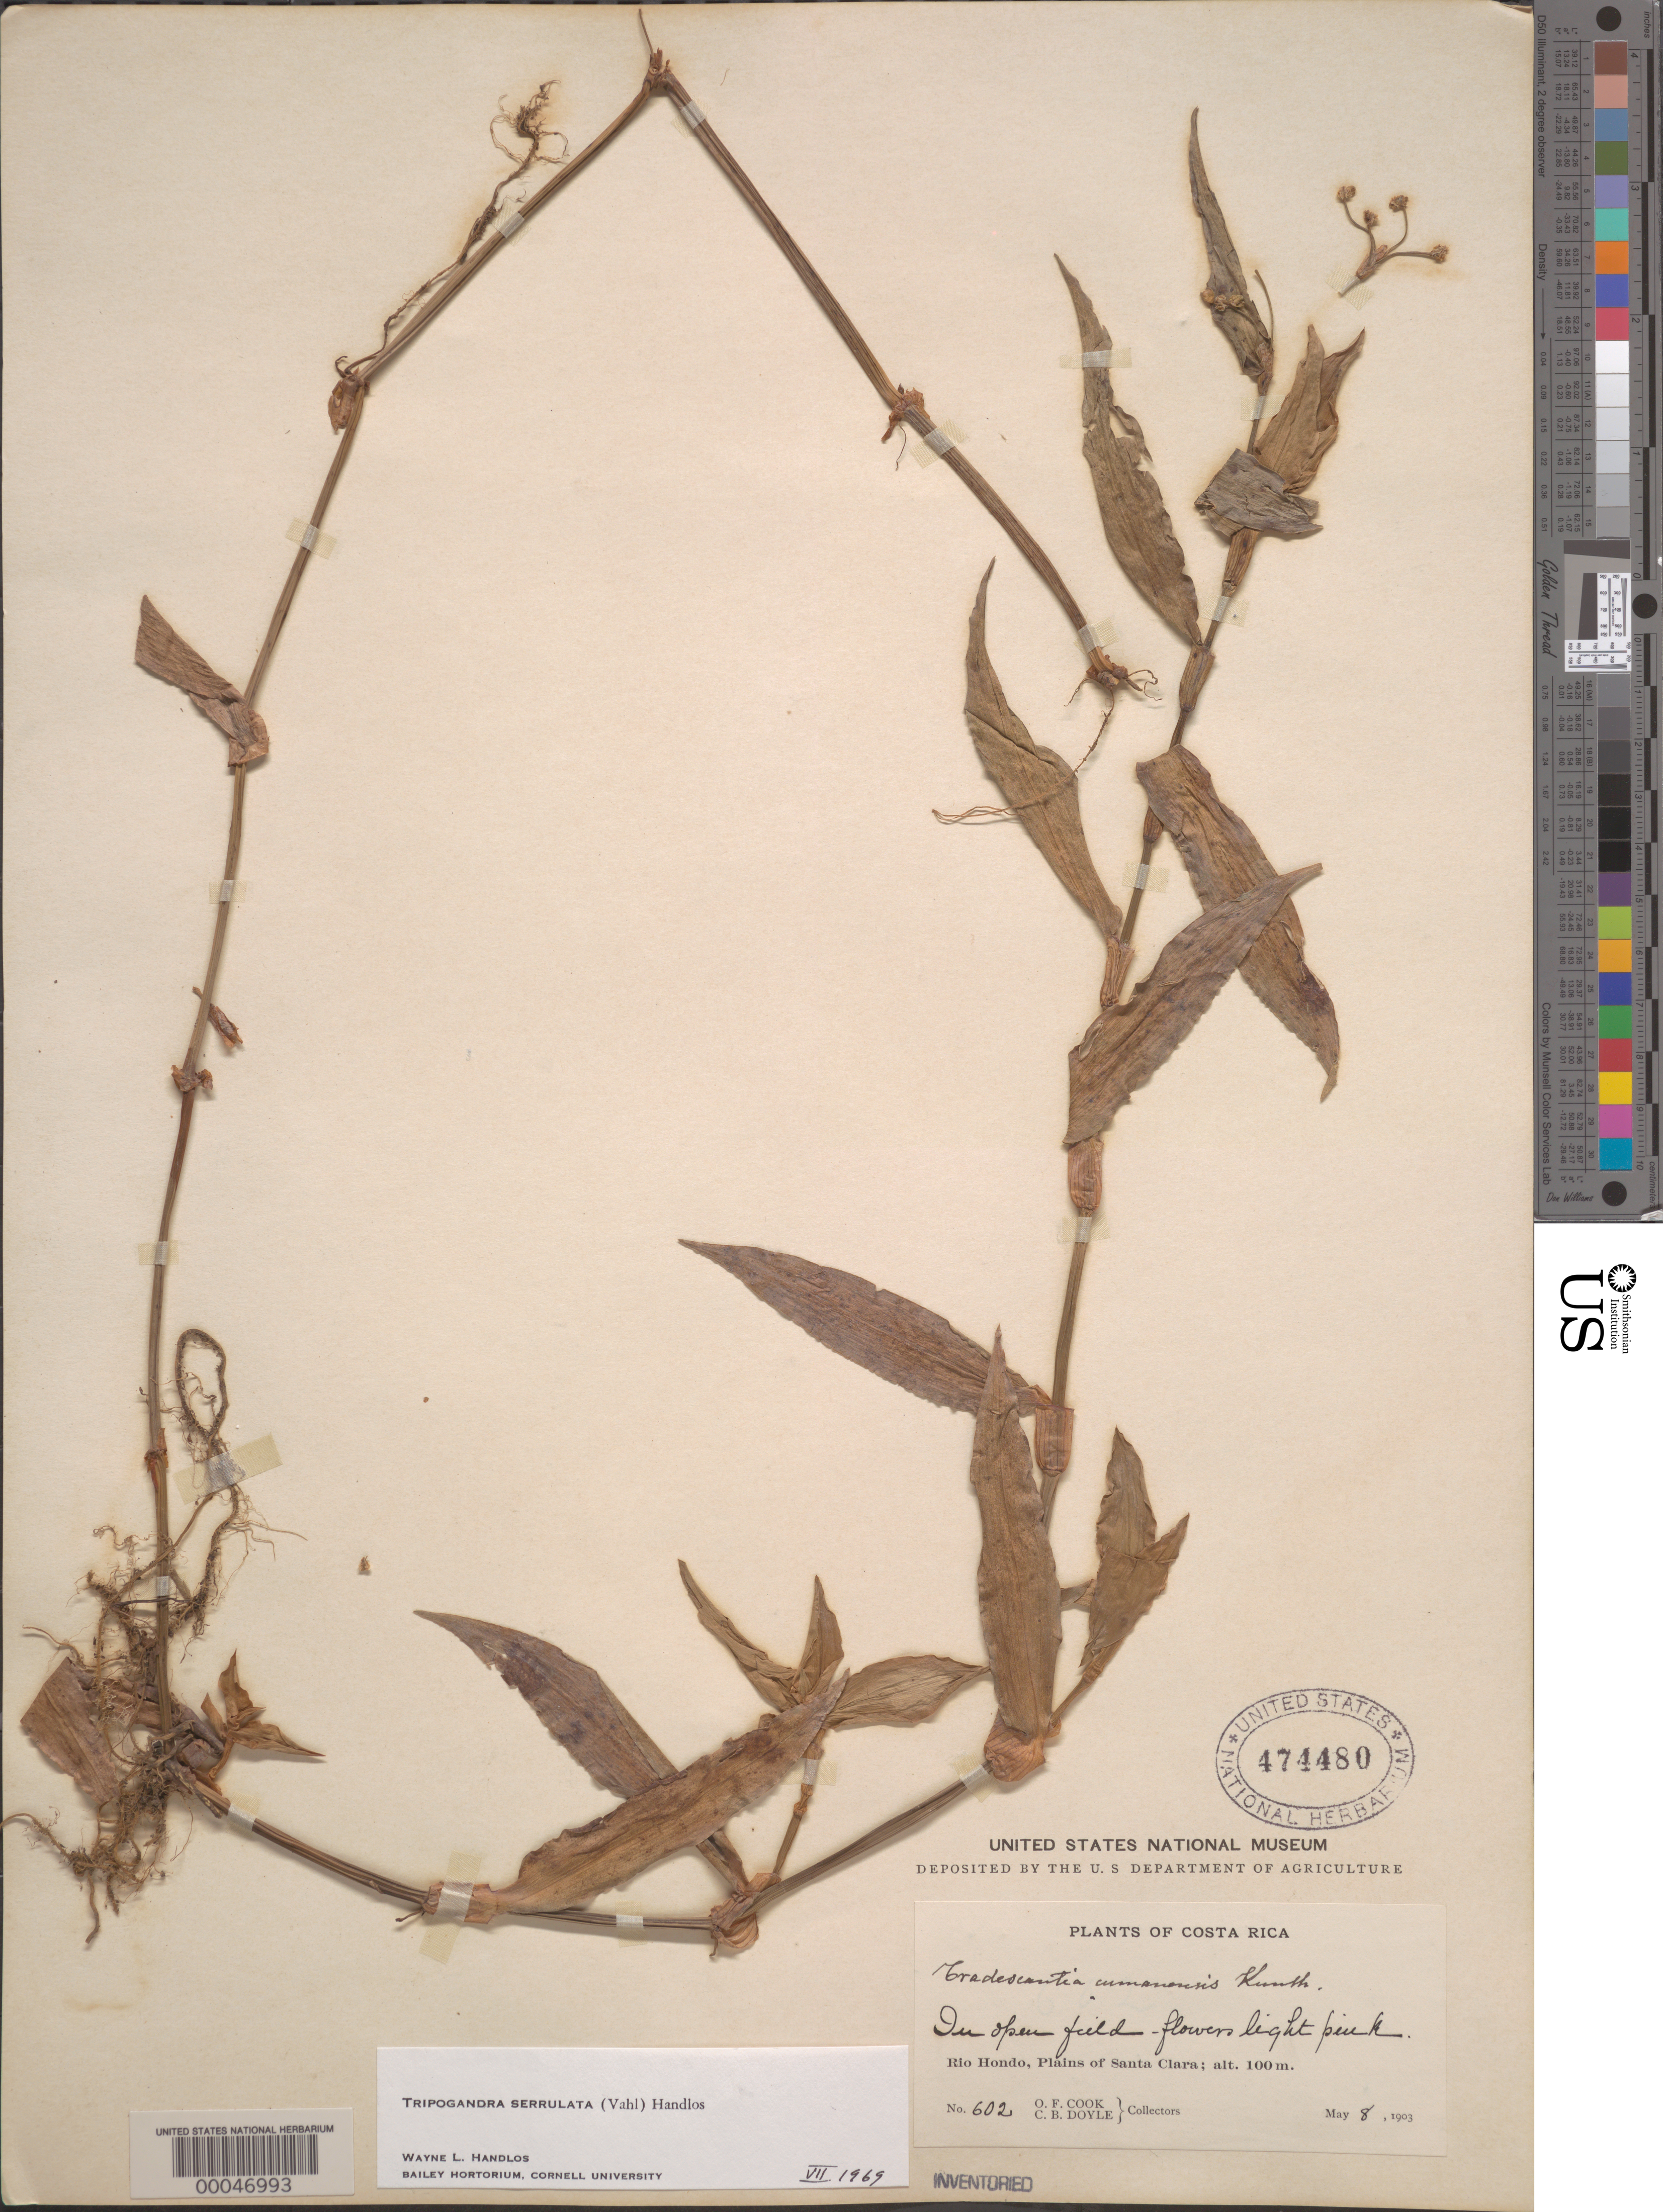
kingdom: Plantae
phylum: Tracheophyta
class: Liliopsida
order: Commelinales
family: Commelinaceae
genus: Tripogandra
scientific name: Tripogandra serrulata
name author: (Vahl) Handlos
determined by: Handlos, W. L.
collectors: O. F. Cook & C. Doyle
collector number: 602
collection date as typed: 08 May 1903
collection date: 1903-05-08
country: Costa Rica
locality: Rio Hondo, Santa Clara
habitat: Open field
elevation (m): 100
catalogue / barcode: US 474480